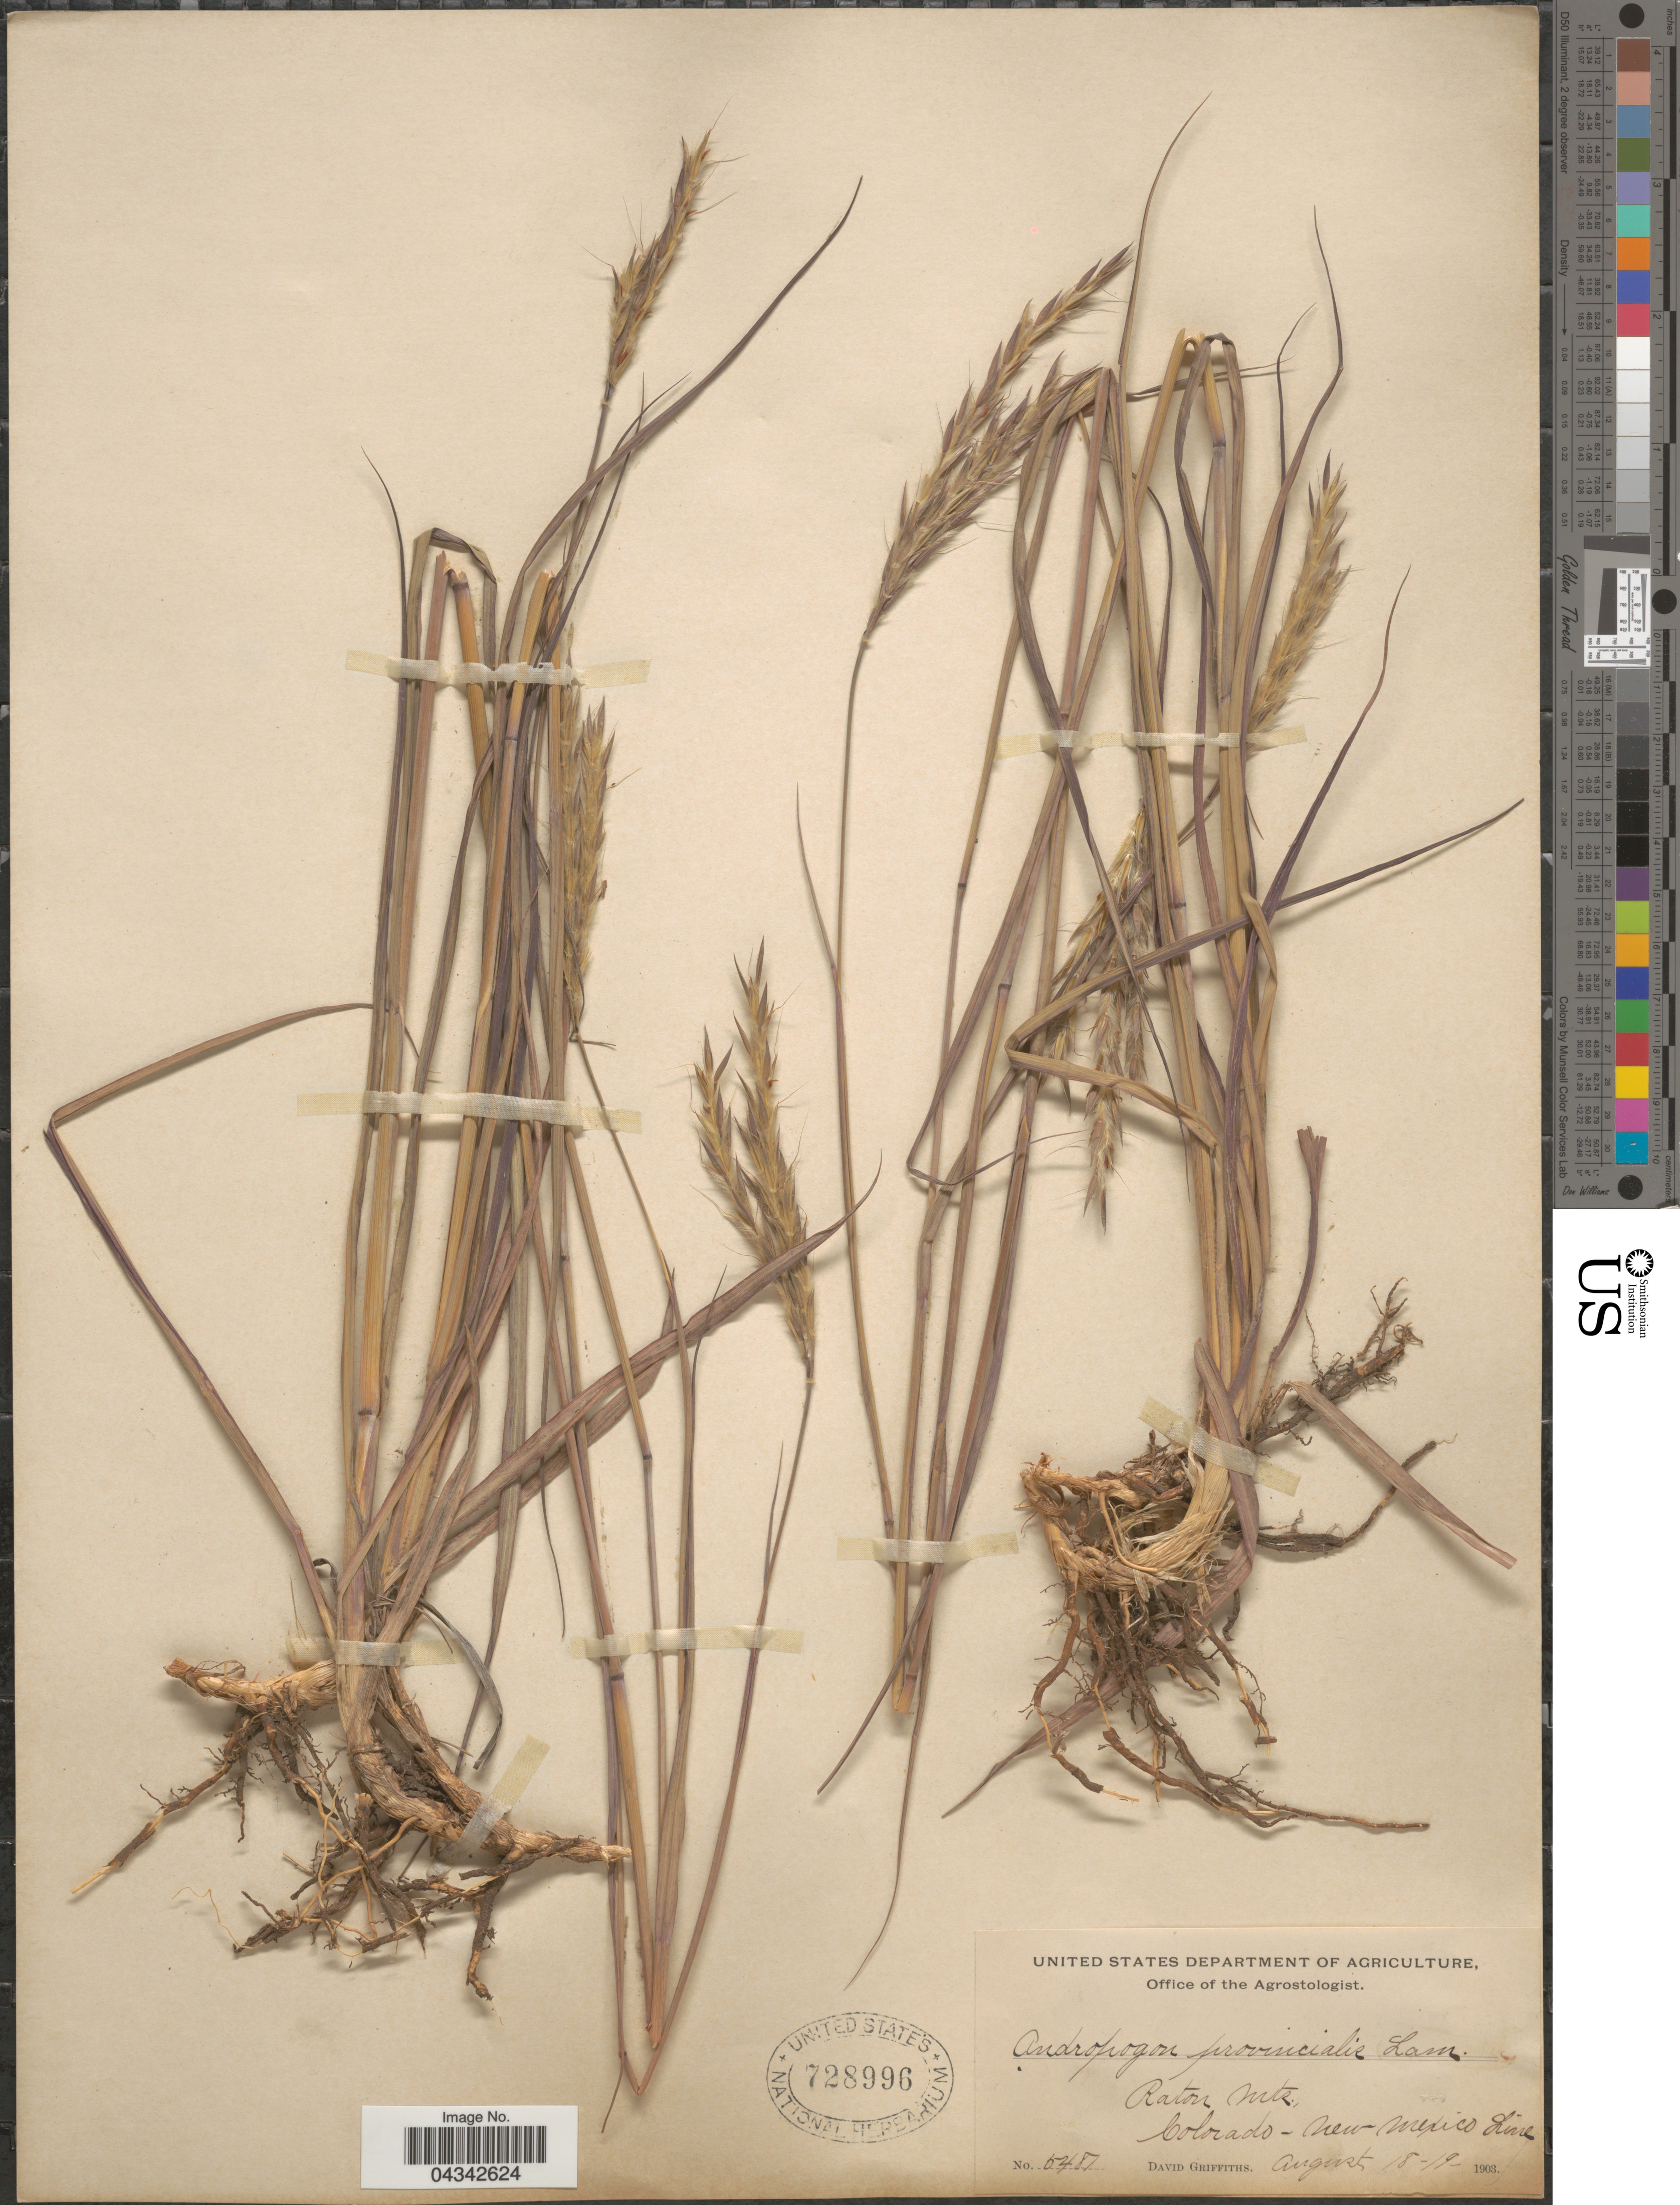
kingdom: Plantae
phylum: Tracheophyta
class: Liliopsida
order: Poales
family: Poaceae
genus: Andropogon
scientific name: Andropogon gerardii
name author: Vitman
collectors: D. Griffiths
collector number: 5487*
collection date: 1903-08-18/1903-08-19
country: United States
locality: Raton Mts., Colorado - New Mexico Line.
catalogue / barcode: US 728996